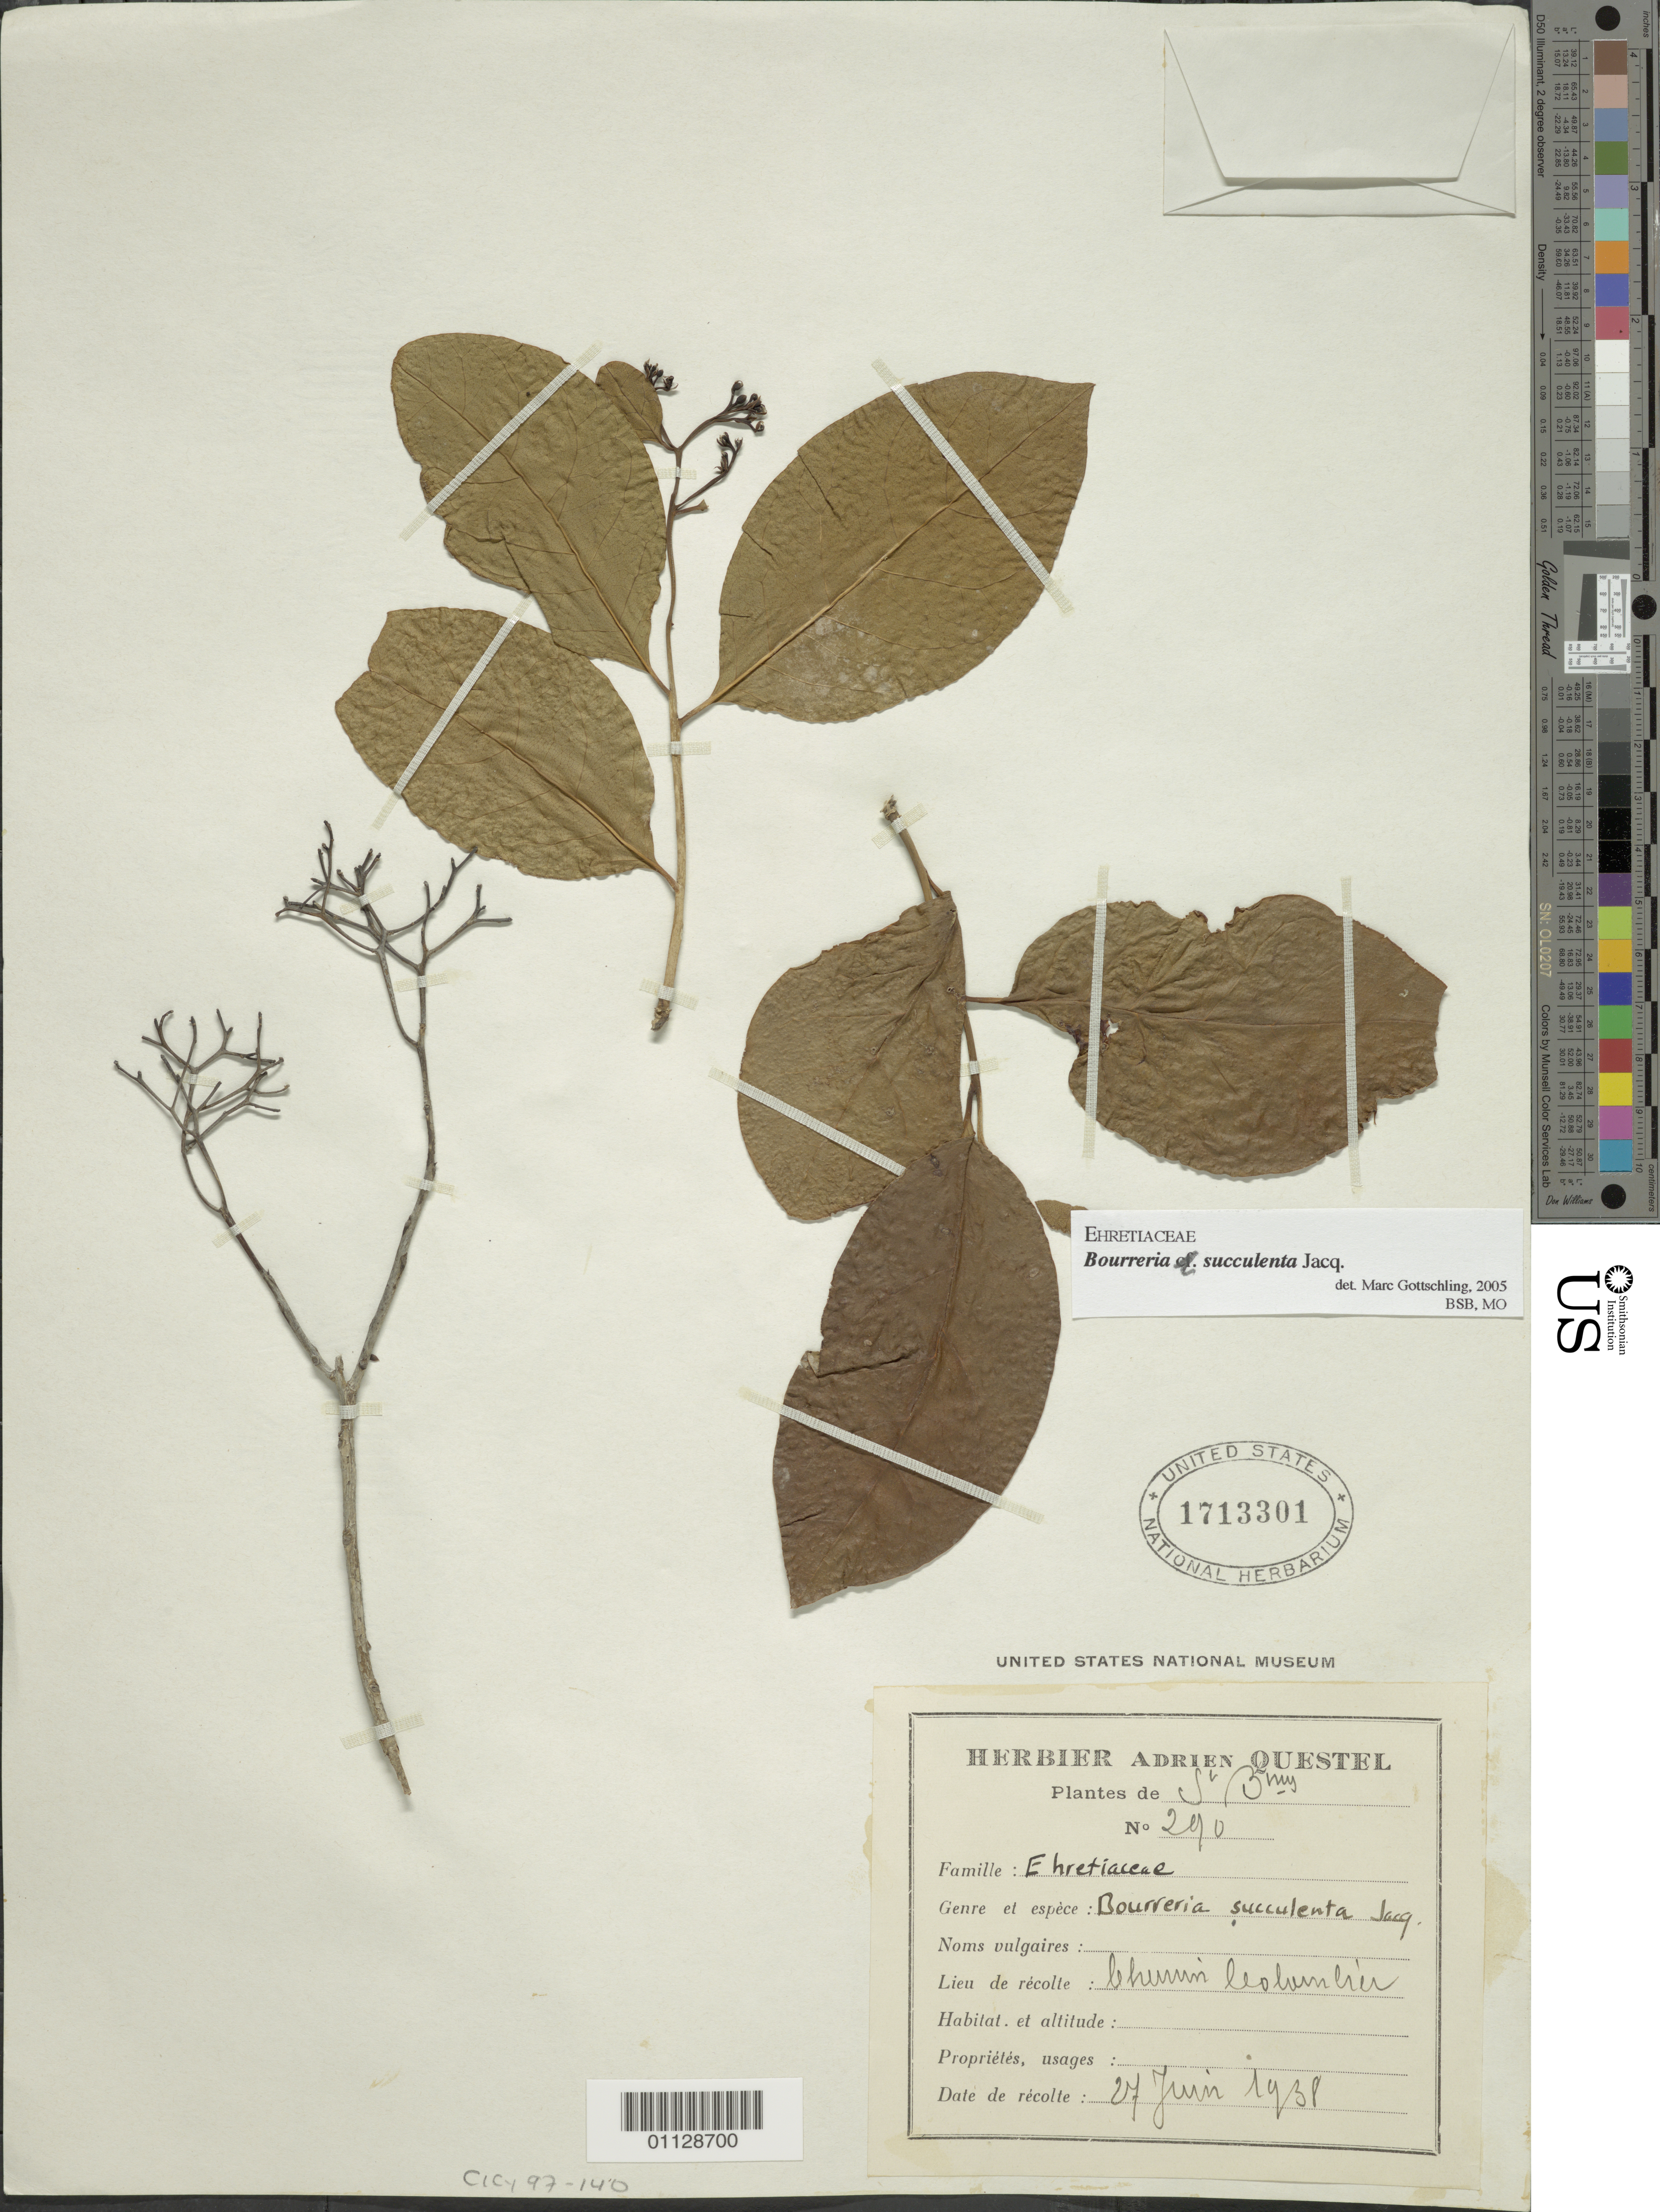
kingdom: Plantae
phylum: Tracheophyta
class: Magnoliopsida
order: Boraginales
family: Ehretiaceae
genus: Bourreria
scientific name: Bourreria succulenta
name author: Jacq.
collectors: A. Questel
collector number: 290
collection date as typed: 27 Jun 1938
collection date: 1938-06-27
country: Saint Barthélemy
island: St. Barthélemy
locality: Chemin Colombier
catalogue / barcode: US 1713301